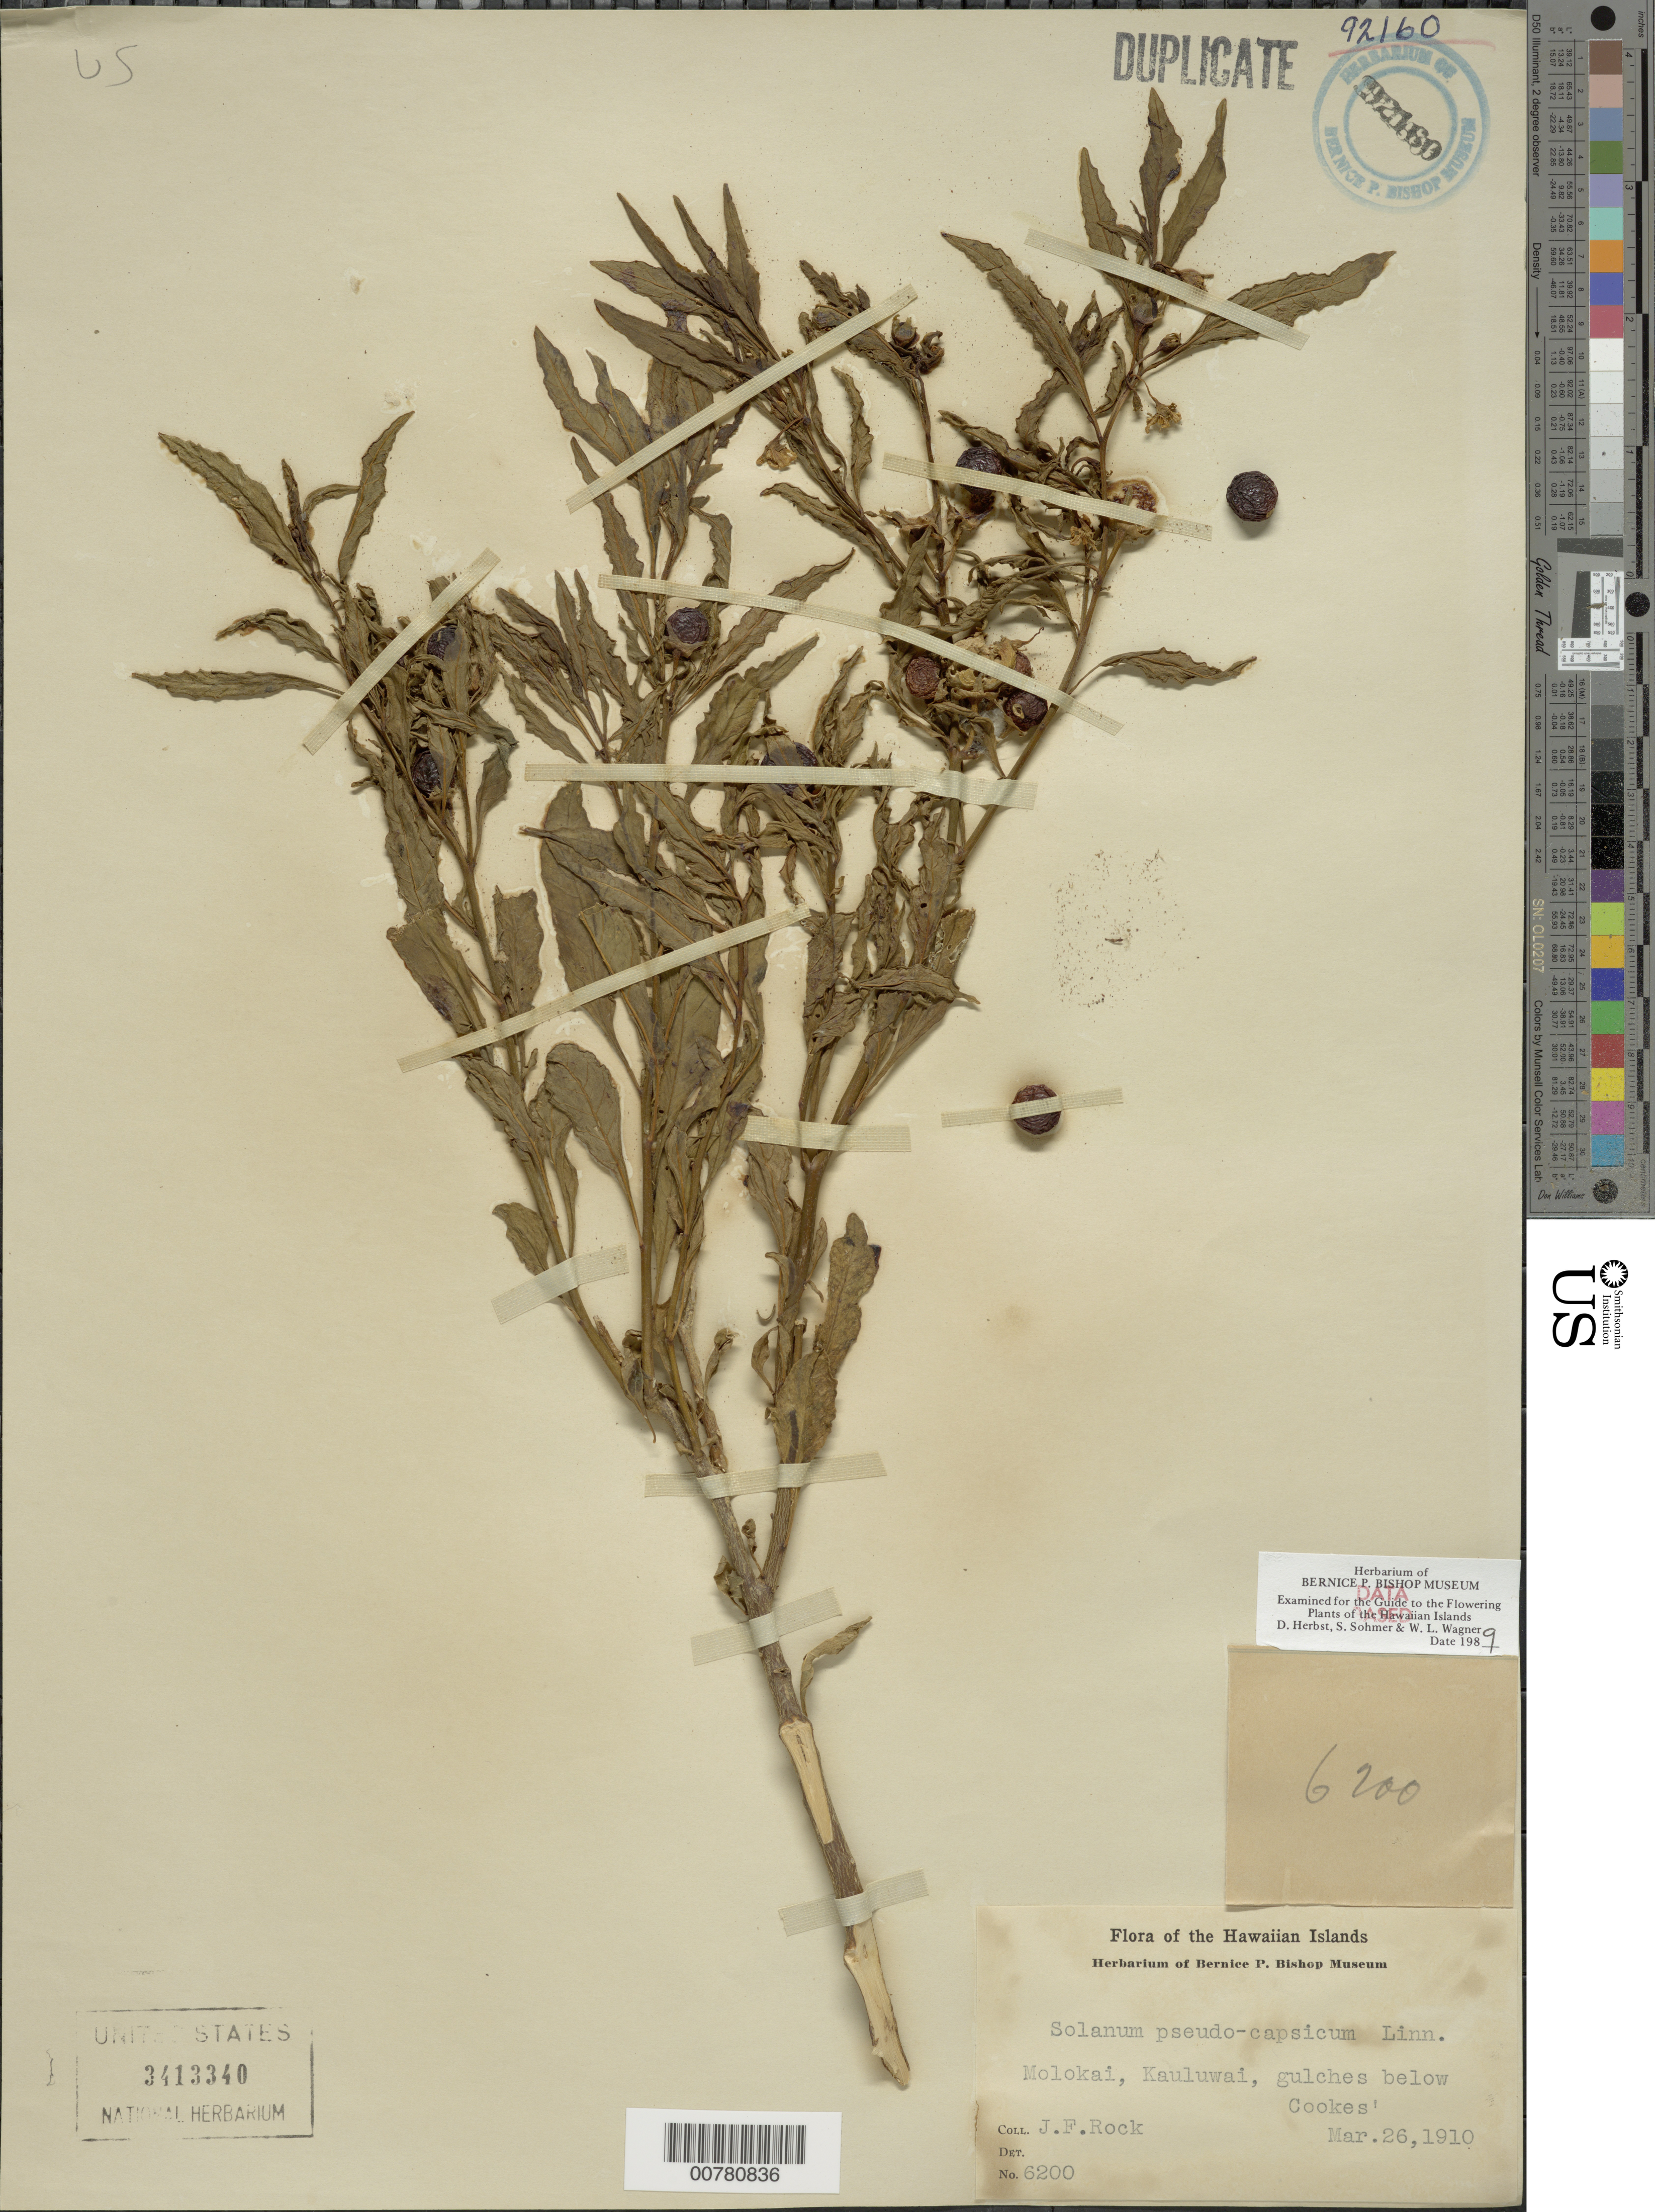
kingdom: Plantae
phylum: Tracheophyta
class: Magnoliopsida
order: Solanales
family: Solanaceae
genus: Solanum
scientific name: Solanum pseudocapsicum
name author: L.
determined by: Wagner, W. L.; Herbst, D. R.; Sohmer, S. H.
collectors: J. F. Rock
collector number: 6200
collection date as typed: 26 Mar 1910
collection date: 1910-03-26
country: United States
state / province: Hawaii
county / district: Maui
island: Moloka'i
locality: Kauluwai, gulches below Cookes'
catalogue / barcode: US 3413340